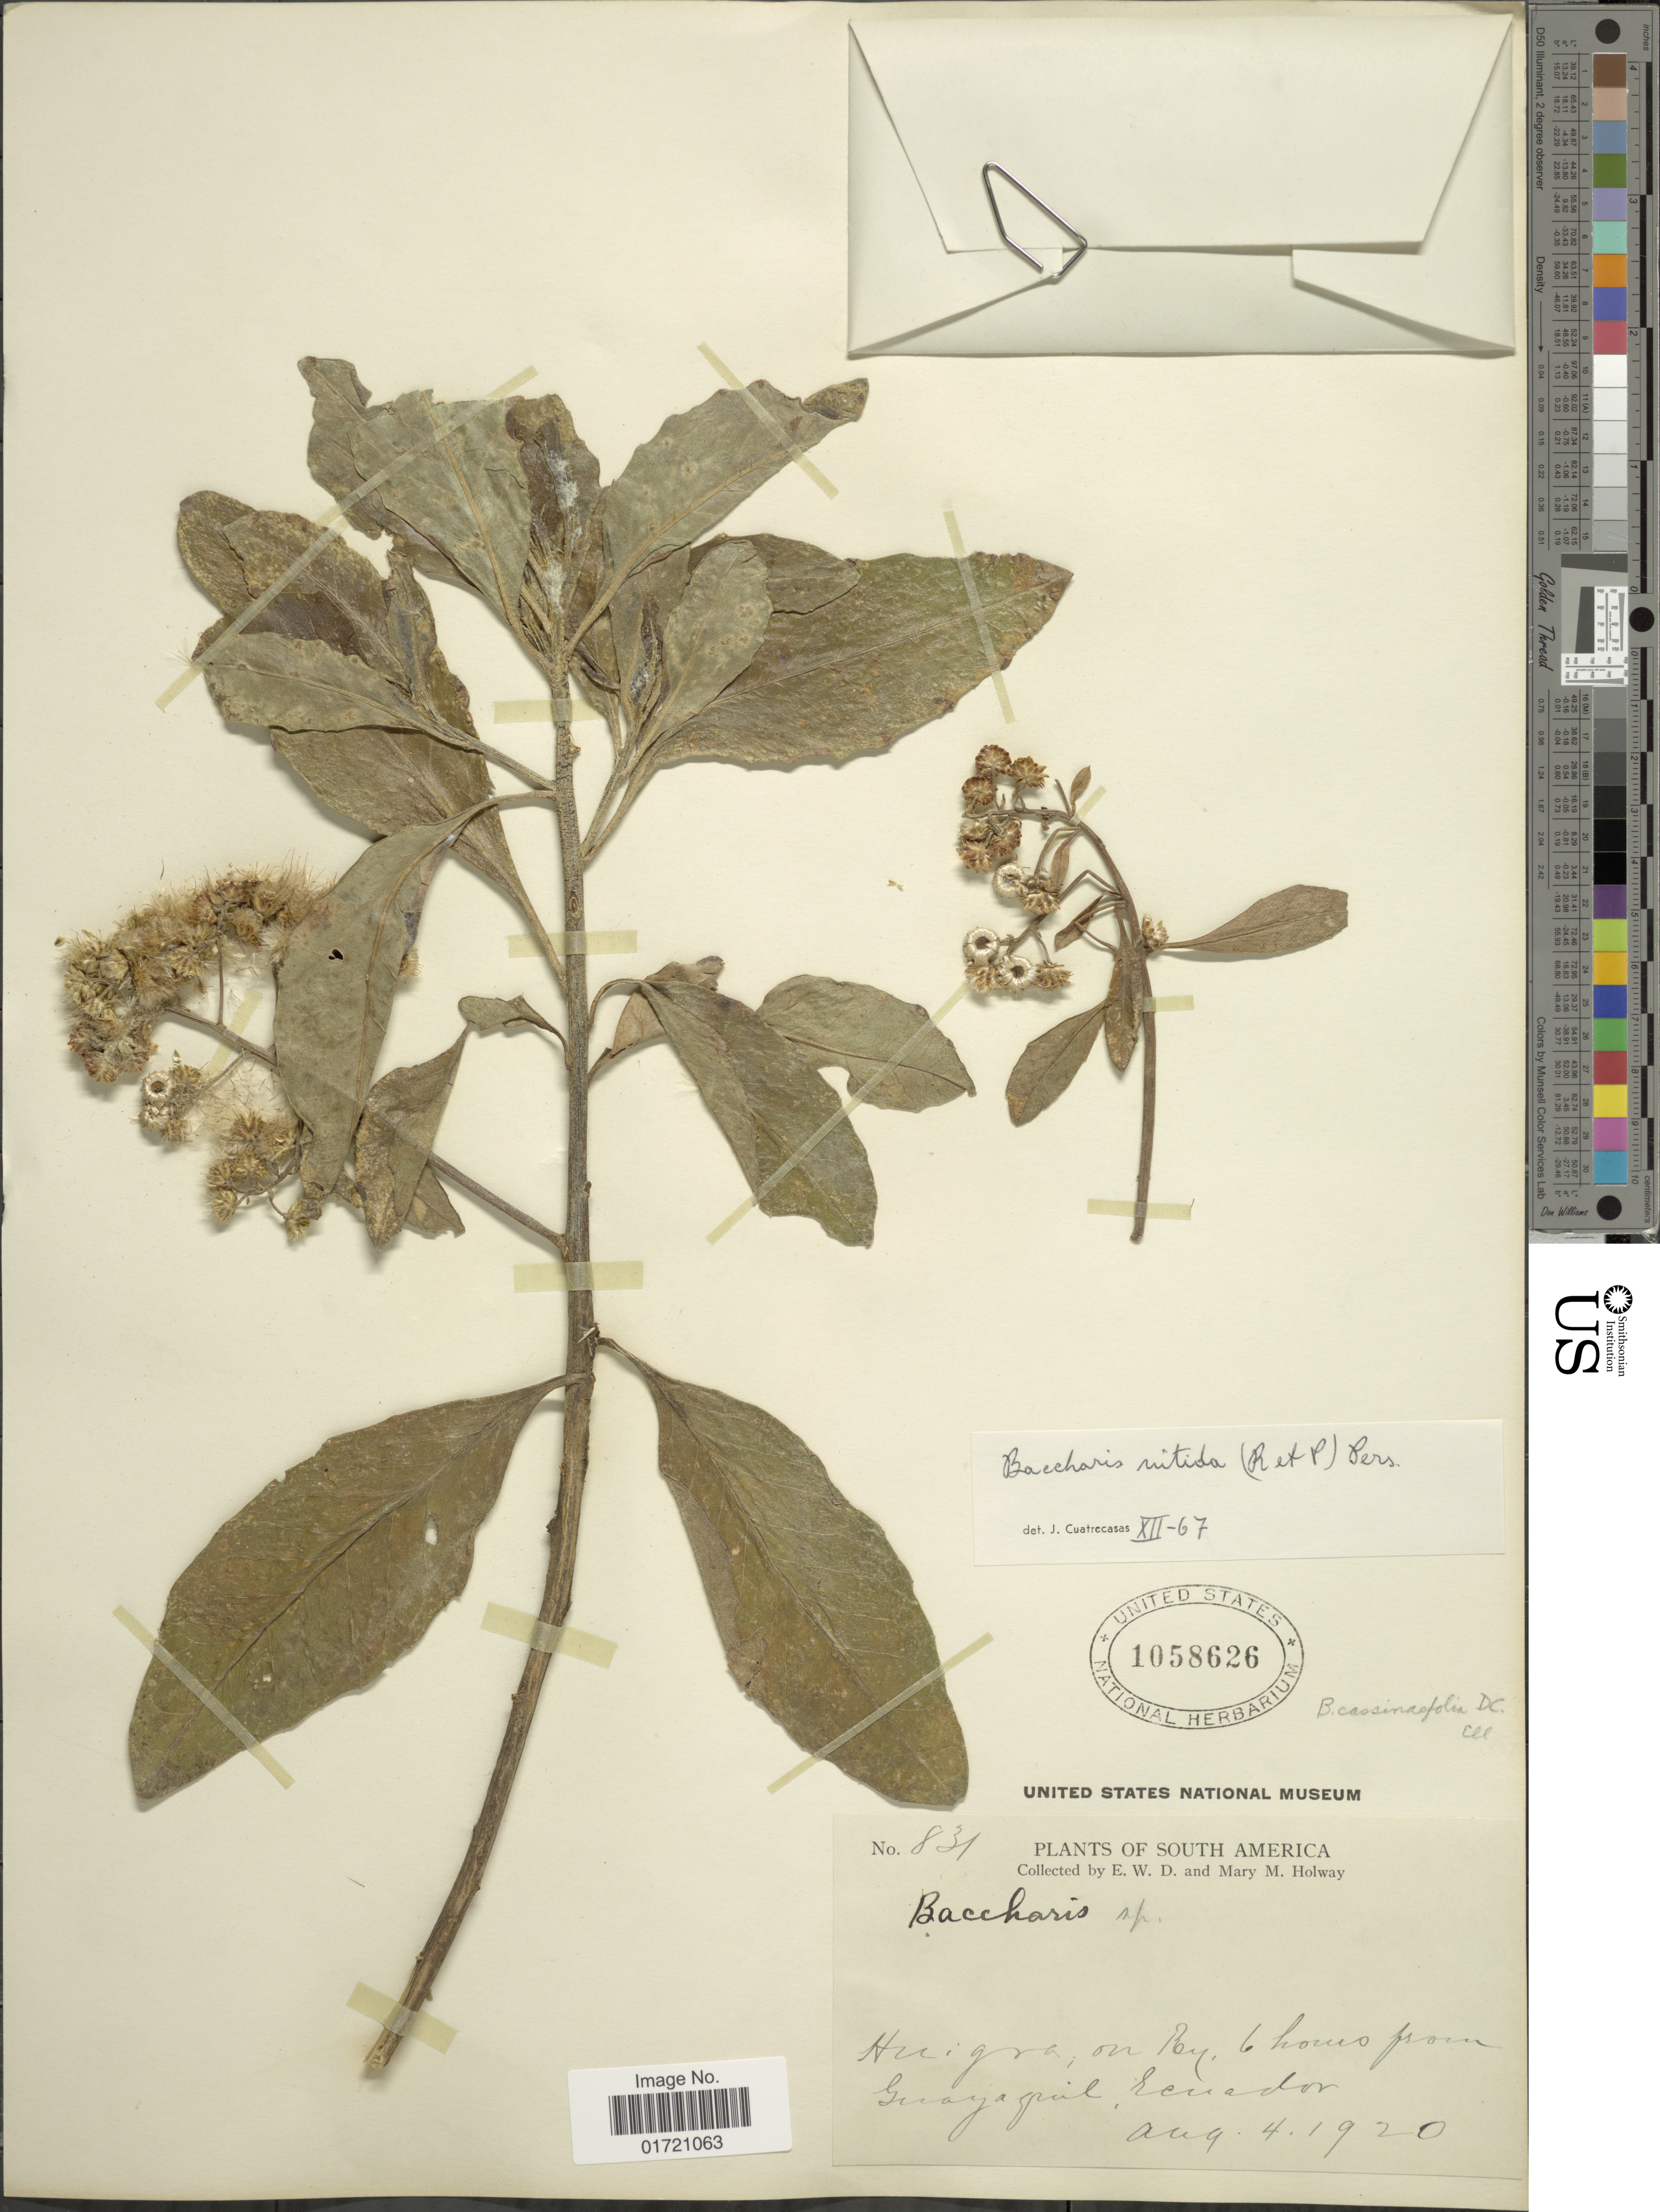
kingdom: Plantae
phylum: Tracheophyta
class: Magnoliopsida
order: Asterales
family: Asteraceae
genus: Baccharis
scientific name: Baccharis nitida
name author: (Ruiz & Pav.) Pers.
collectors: E. W. D. Holway & M. M. Holway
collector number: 831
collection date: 1920-08-04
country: Ecuador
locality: Huigra, on Ry. 6 hours from Guayaquil, Ecuador.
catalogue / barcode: US 1058626